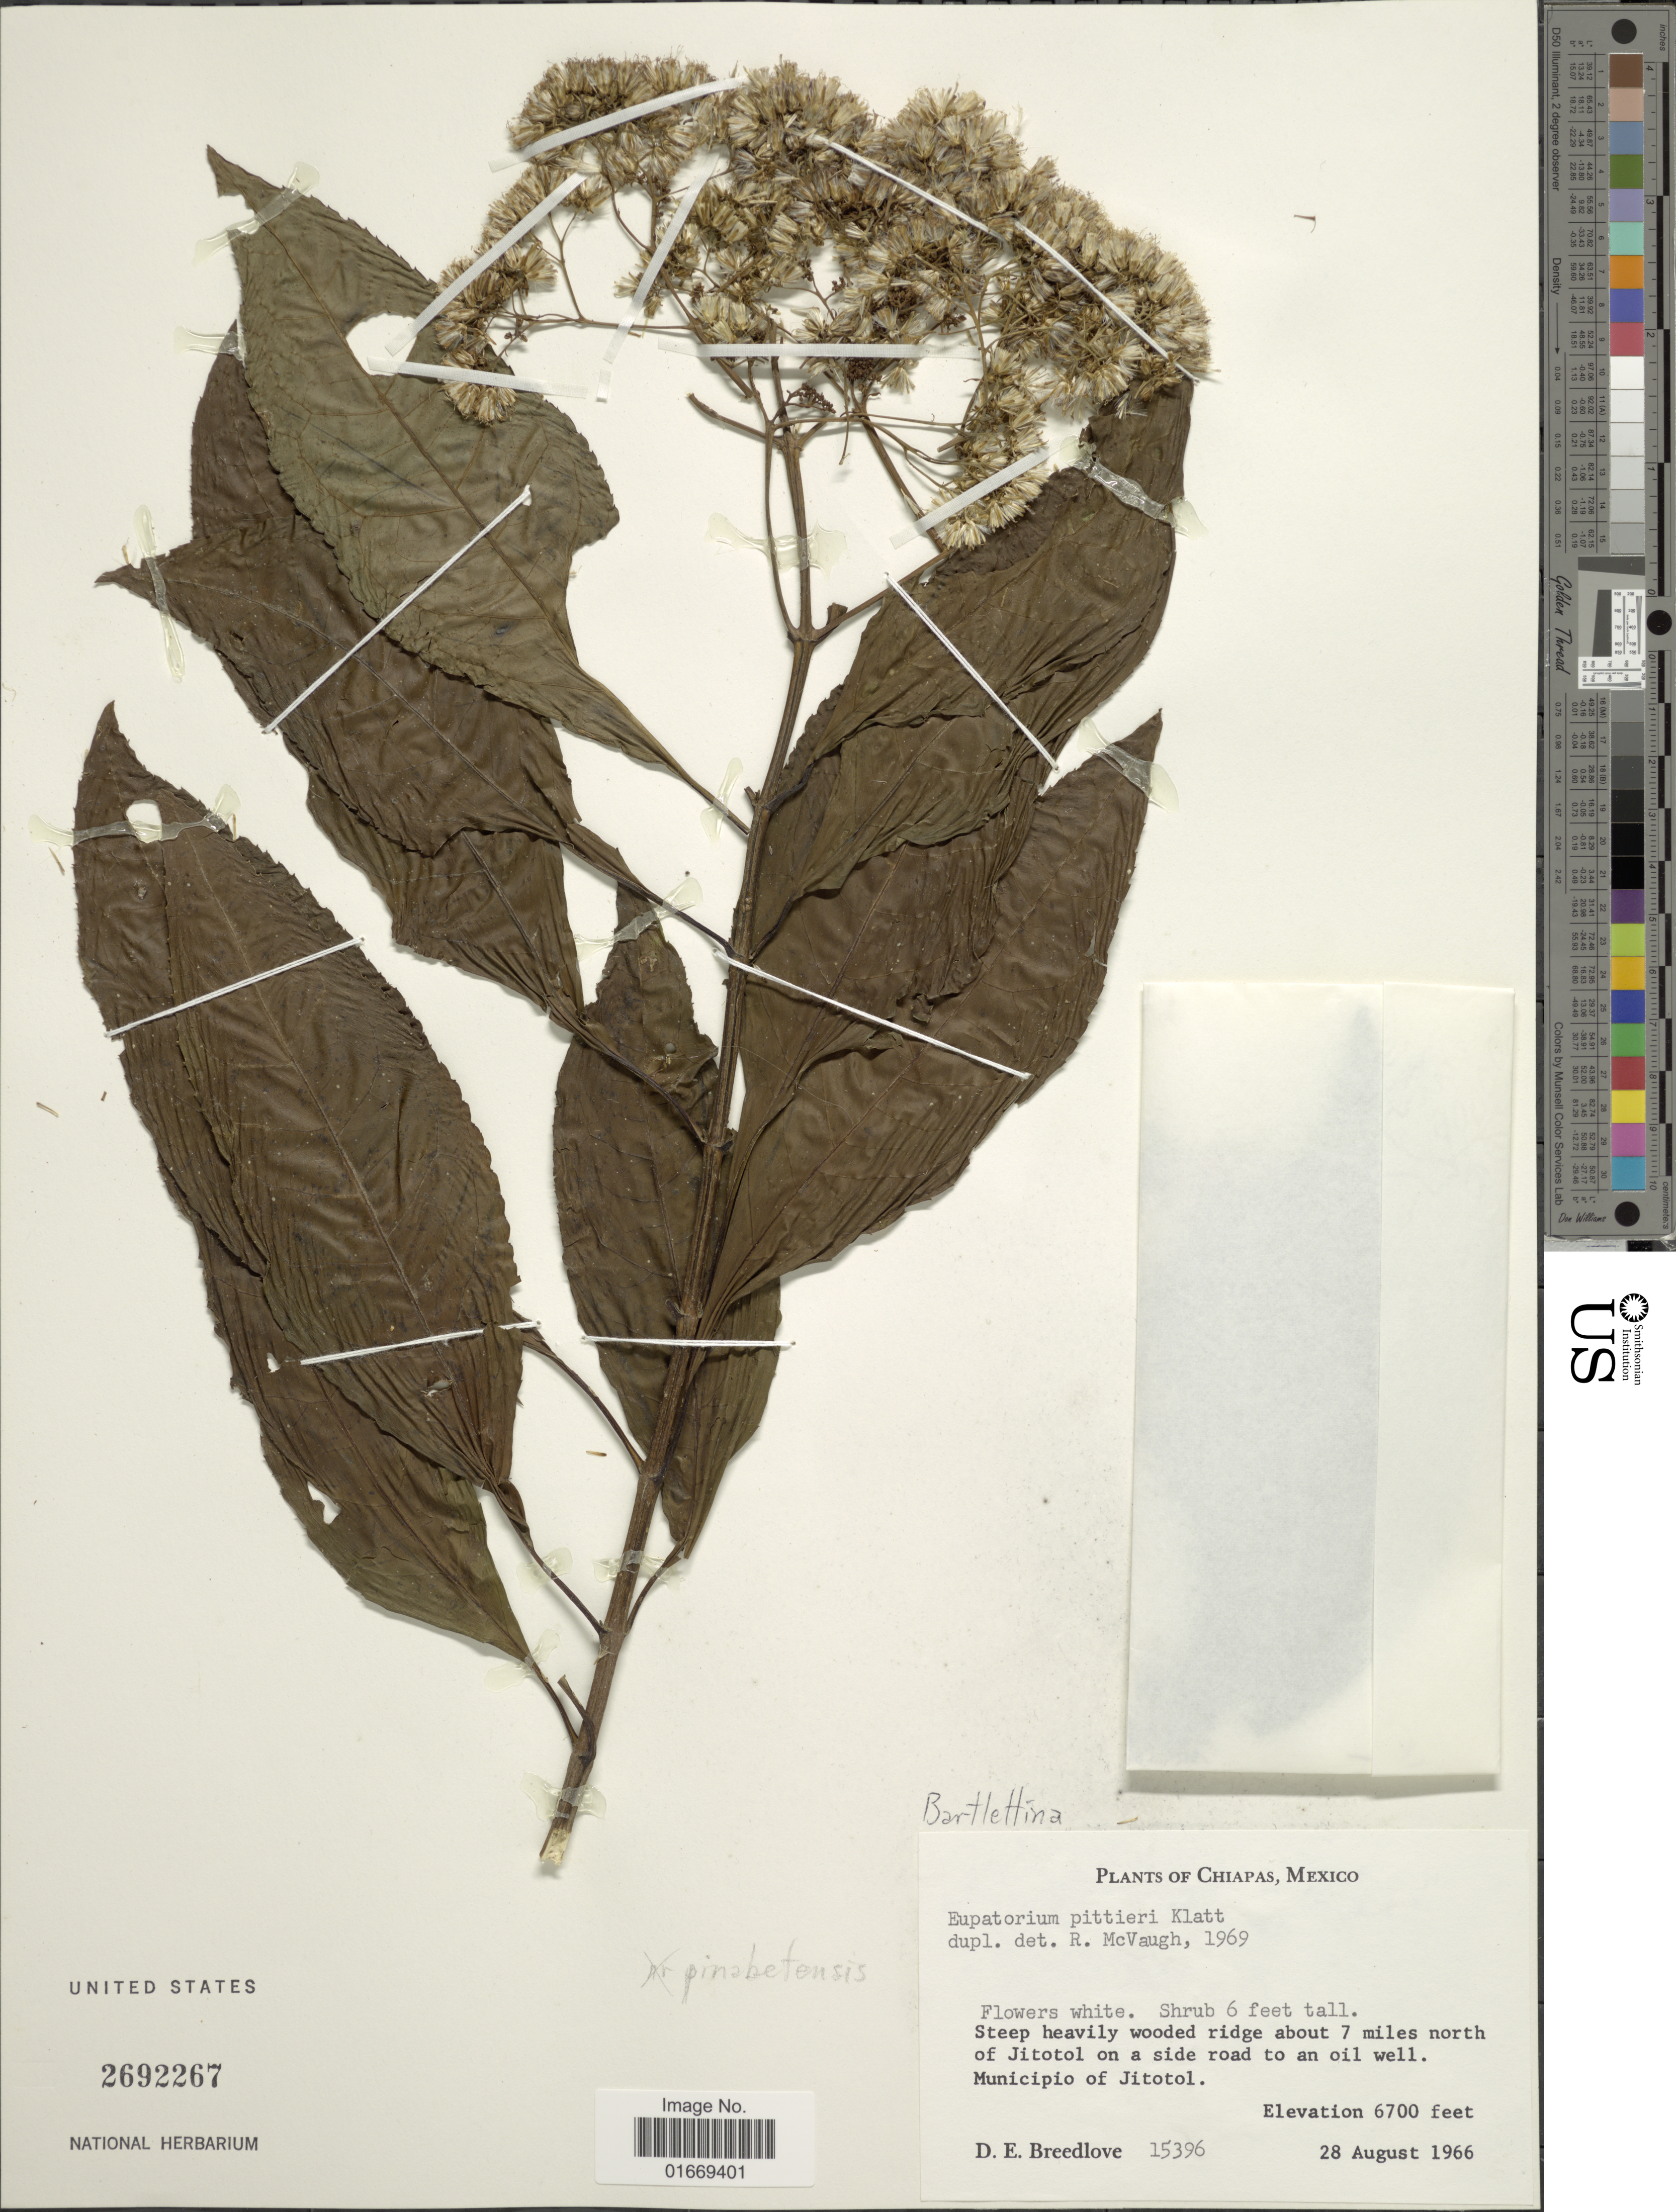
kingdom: Plantae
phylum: Tracheophyta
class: Magnoliopsida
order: Asterales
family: Asteraceae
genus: Bartlettina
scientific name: Bartlettina pinabetensis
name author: (B.L. Rob.) R.M. King & H. Rob.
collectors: D. E. Breedlove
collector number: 15396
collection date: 1966-08-28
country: Mexico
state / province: Chiapas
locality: Steep heavily wooded ridge about 7 miles north of Jitotol on a side road to an oil well. Municipio of Jitotol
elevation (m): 2042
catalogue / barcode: US 2692267